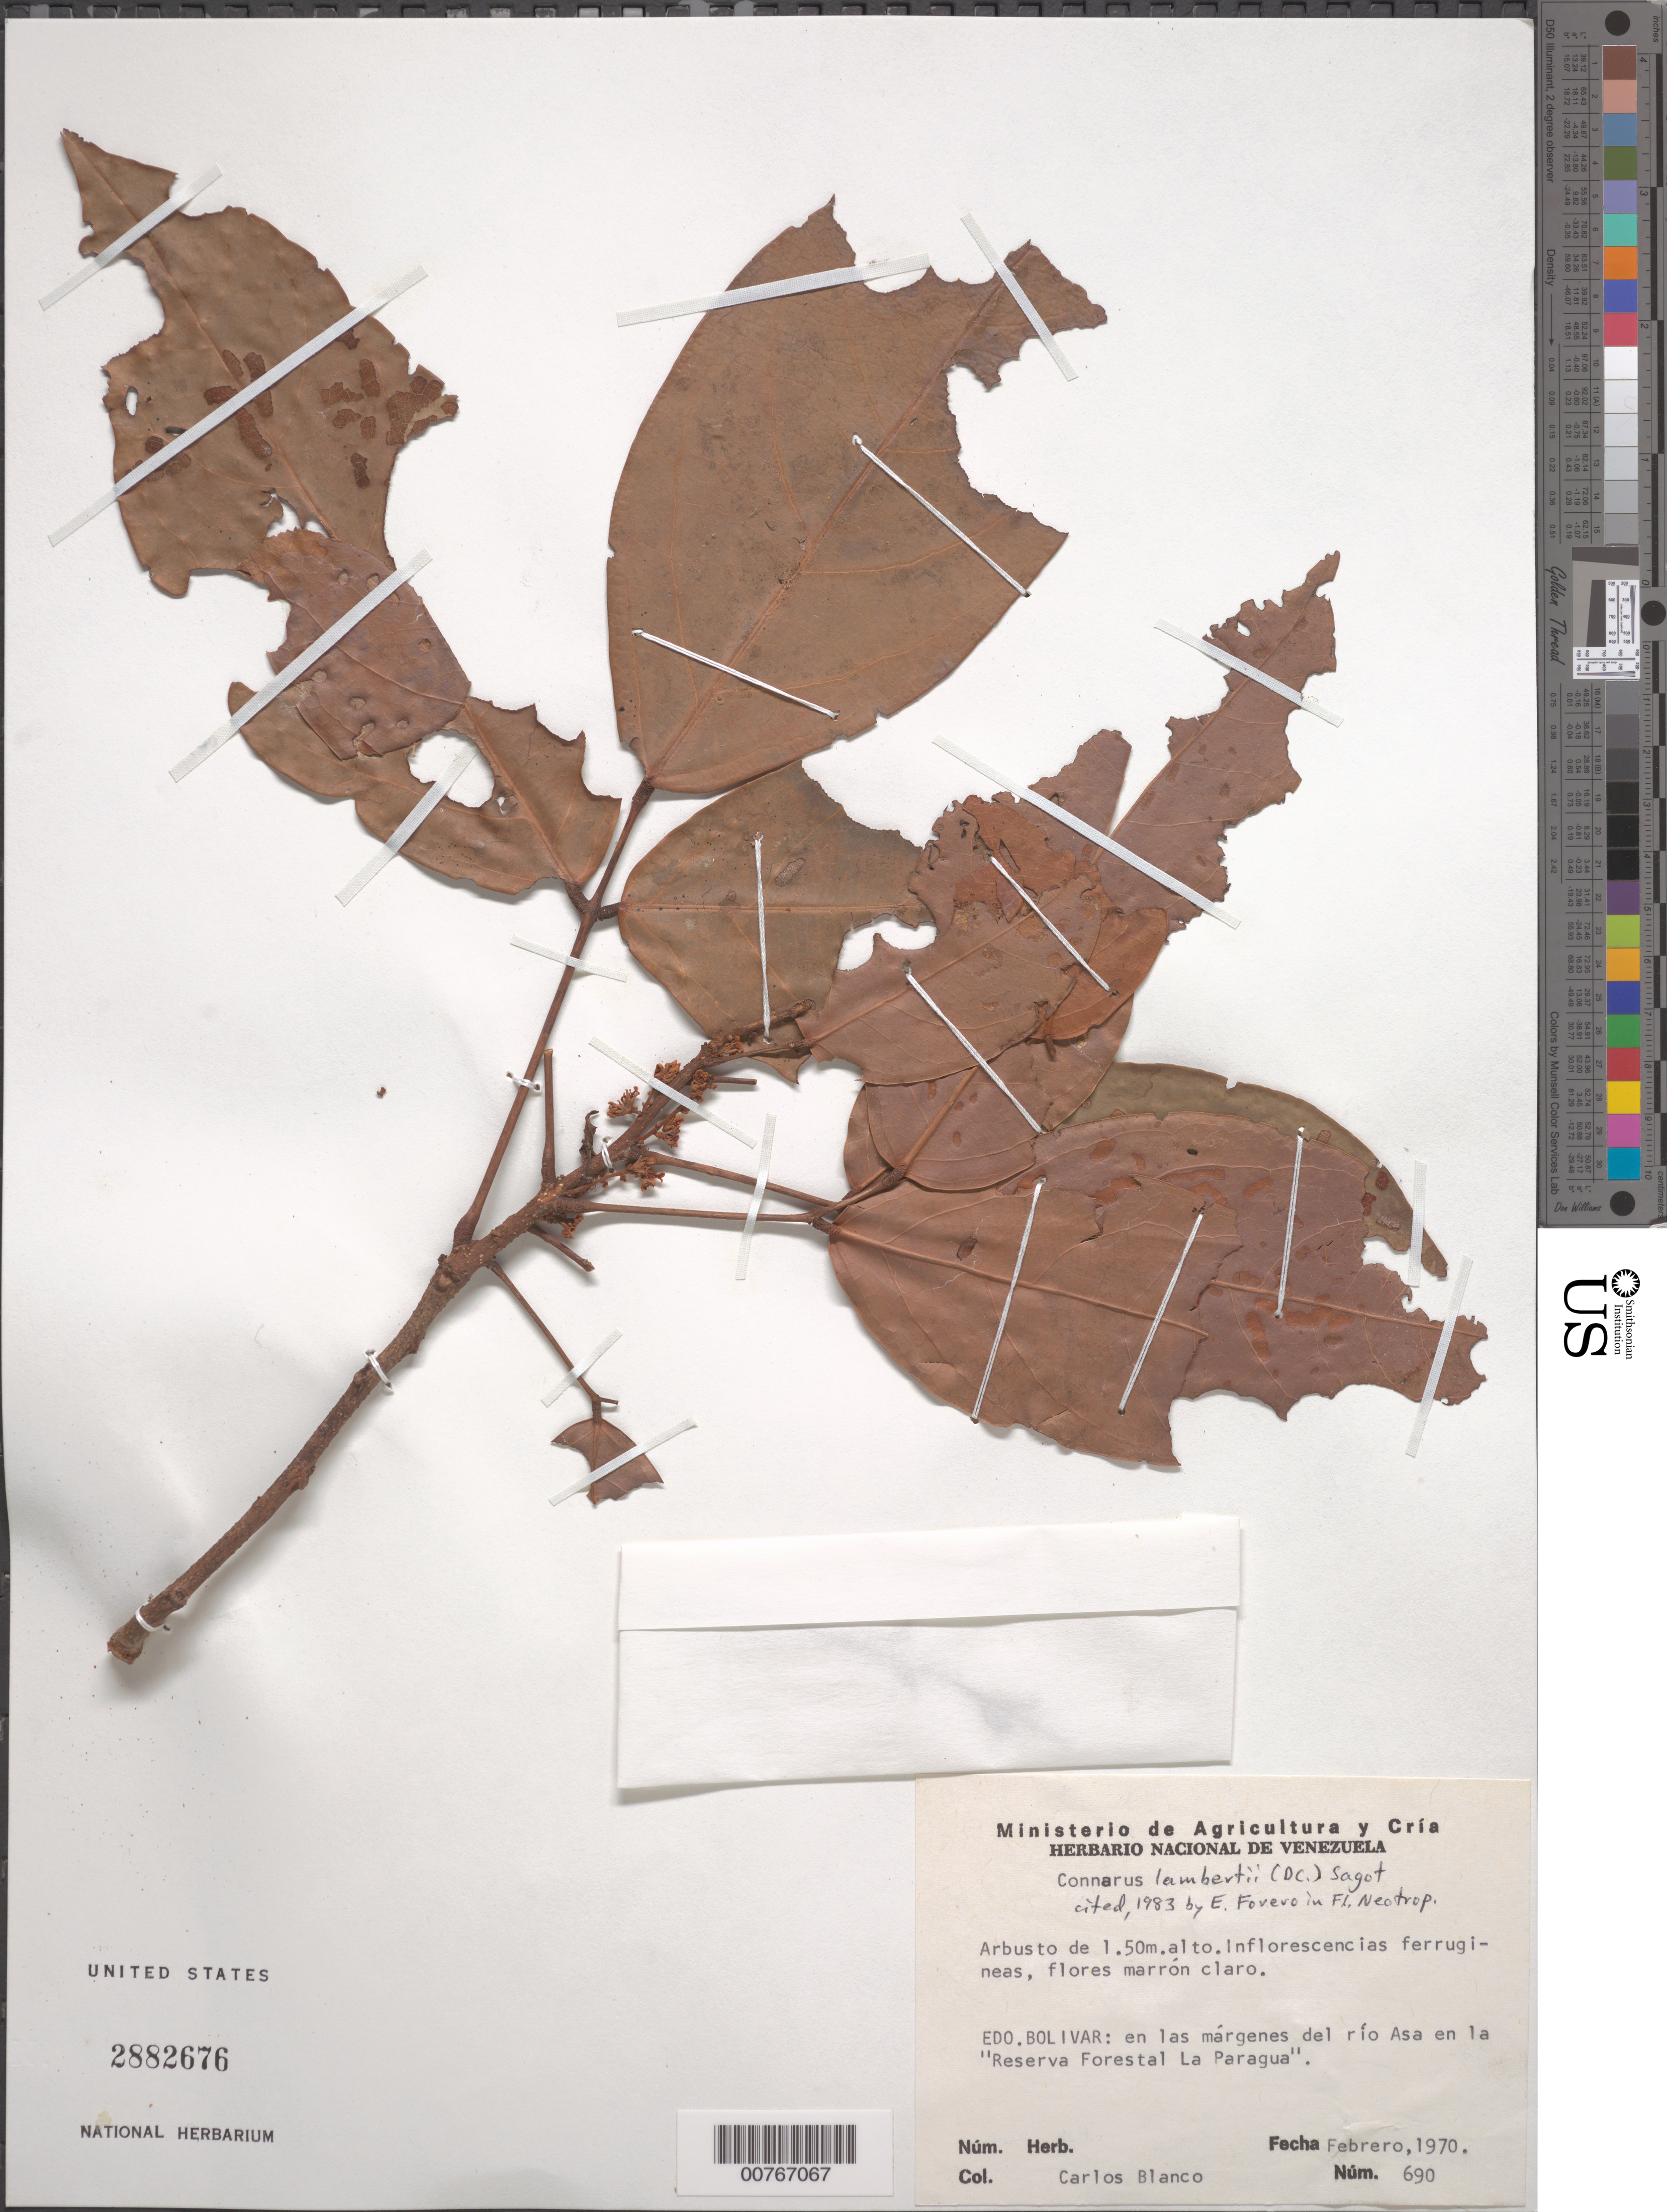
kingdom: Plantae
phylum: Tracheophyta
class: Magnoliopsida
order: Oxalidales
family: Connaraceae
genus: Connarus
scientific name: Connarus lambertii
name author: (DC.) Sagot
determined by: Forero, E.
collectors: C. A. Blanco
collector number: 690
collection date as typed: Feb-70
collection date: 1970-02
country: Venezuela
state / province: Bolívar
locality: Reserva Forestal "La Paragua"; Río Asa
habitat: Edge of river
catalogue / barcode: US 2882676